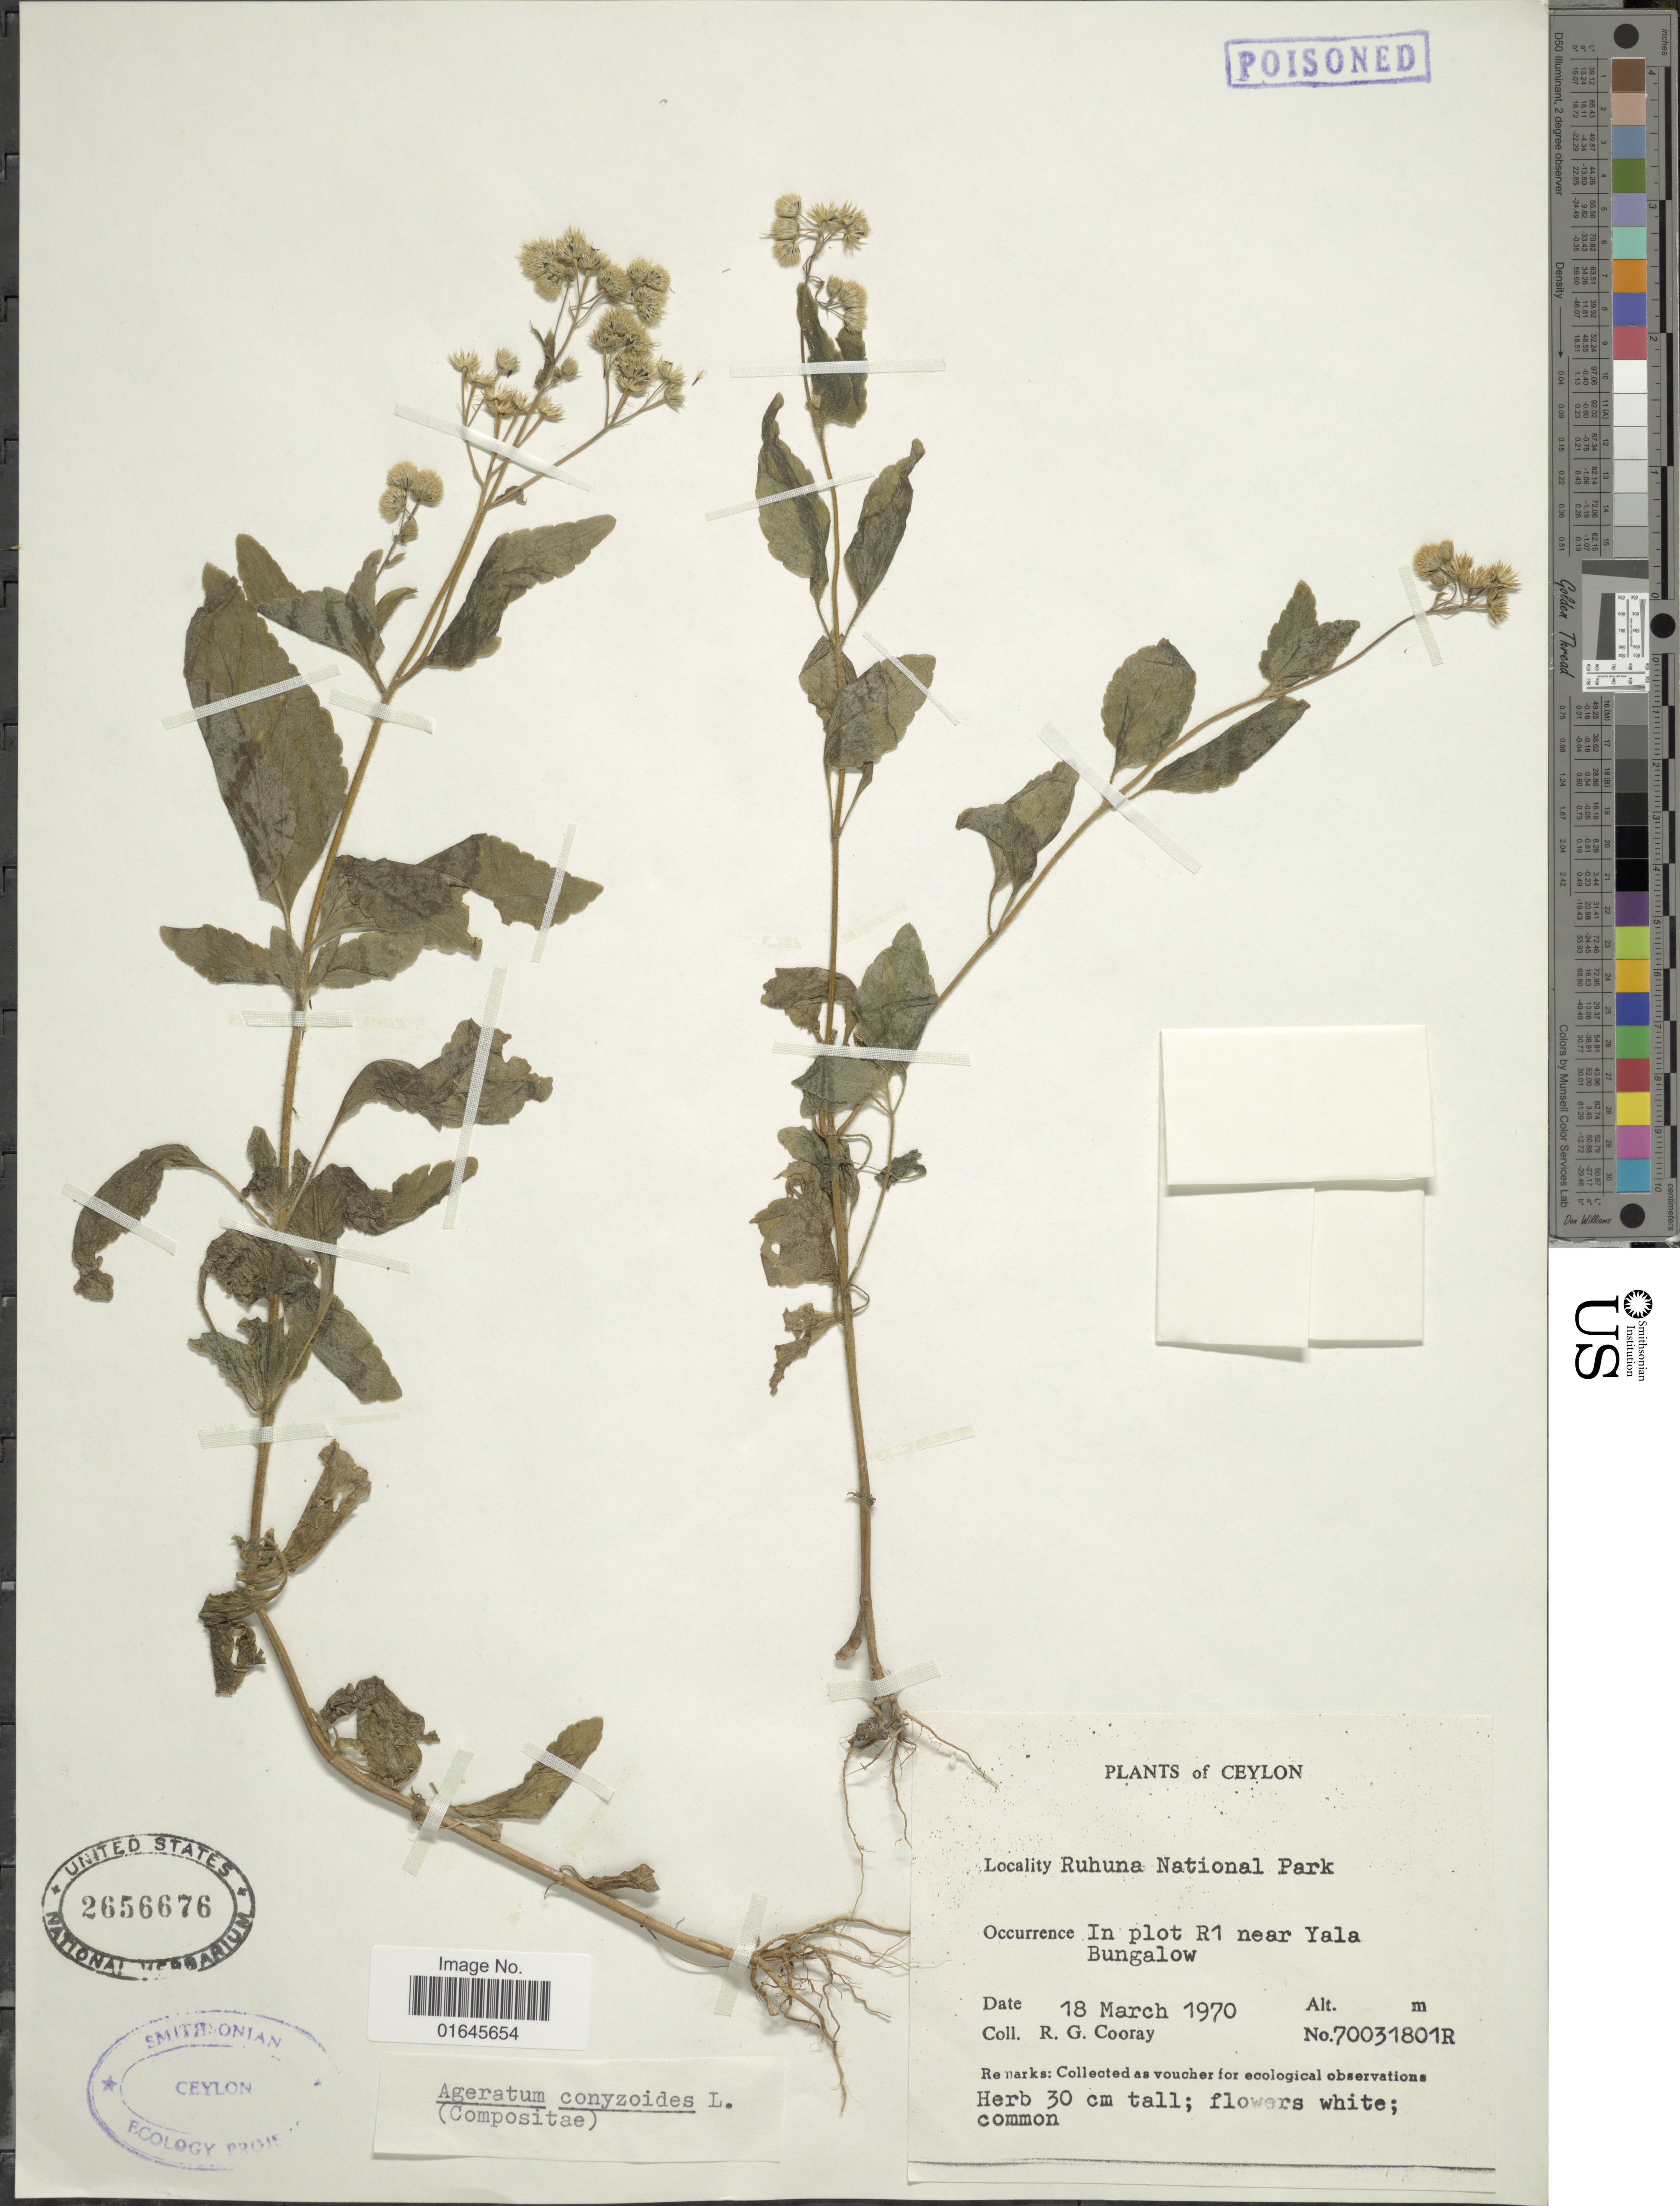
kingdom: Plantae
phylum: Tracheophyta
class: Magnoliopsida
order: Asterales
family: Asteraceae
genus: Ageratum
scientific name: Ageratum conyzoides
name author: L.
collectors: R. Cooray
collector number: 70031801R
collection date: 1970-03-18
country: Sri Lanka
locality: Ceylon. Ruhuna National Park, In plot R1 near Yala Bungalow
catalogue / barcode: US 2656676